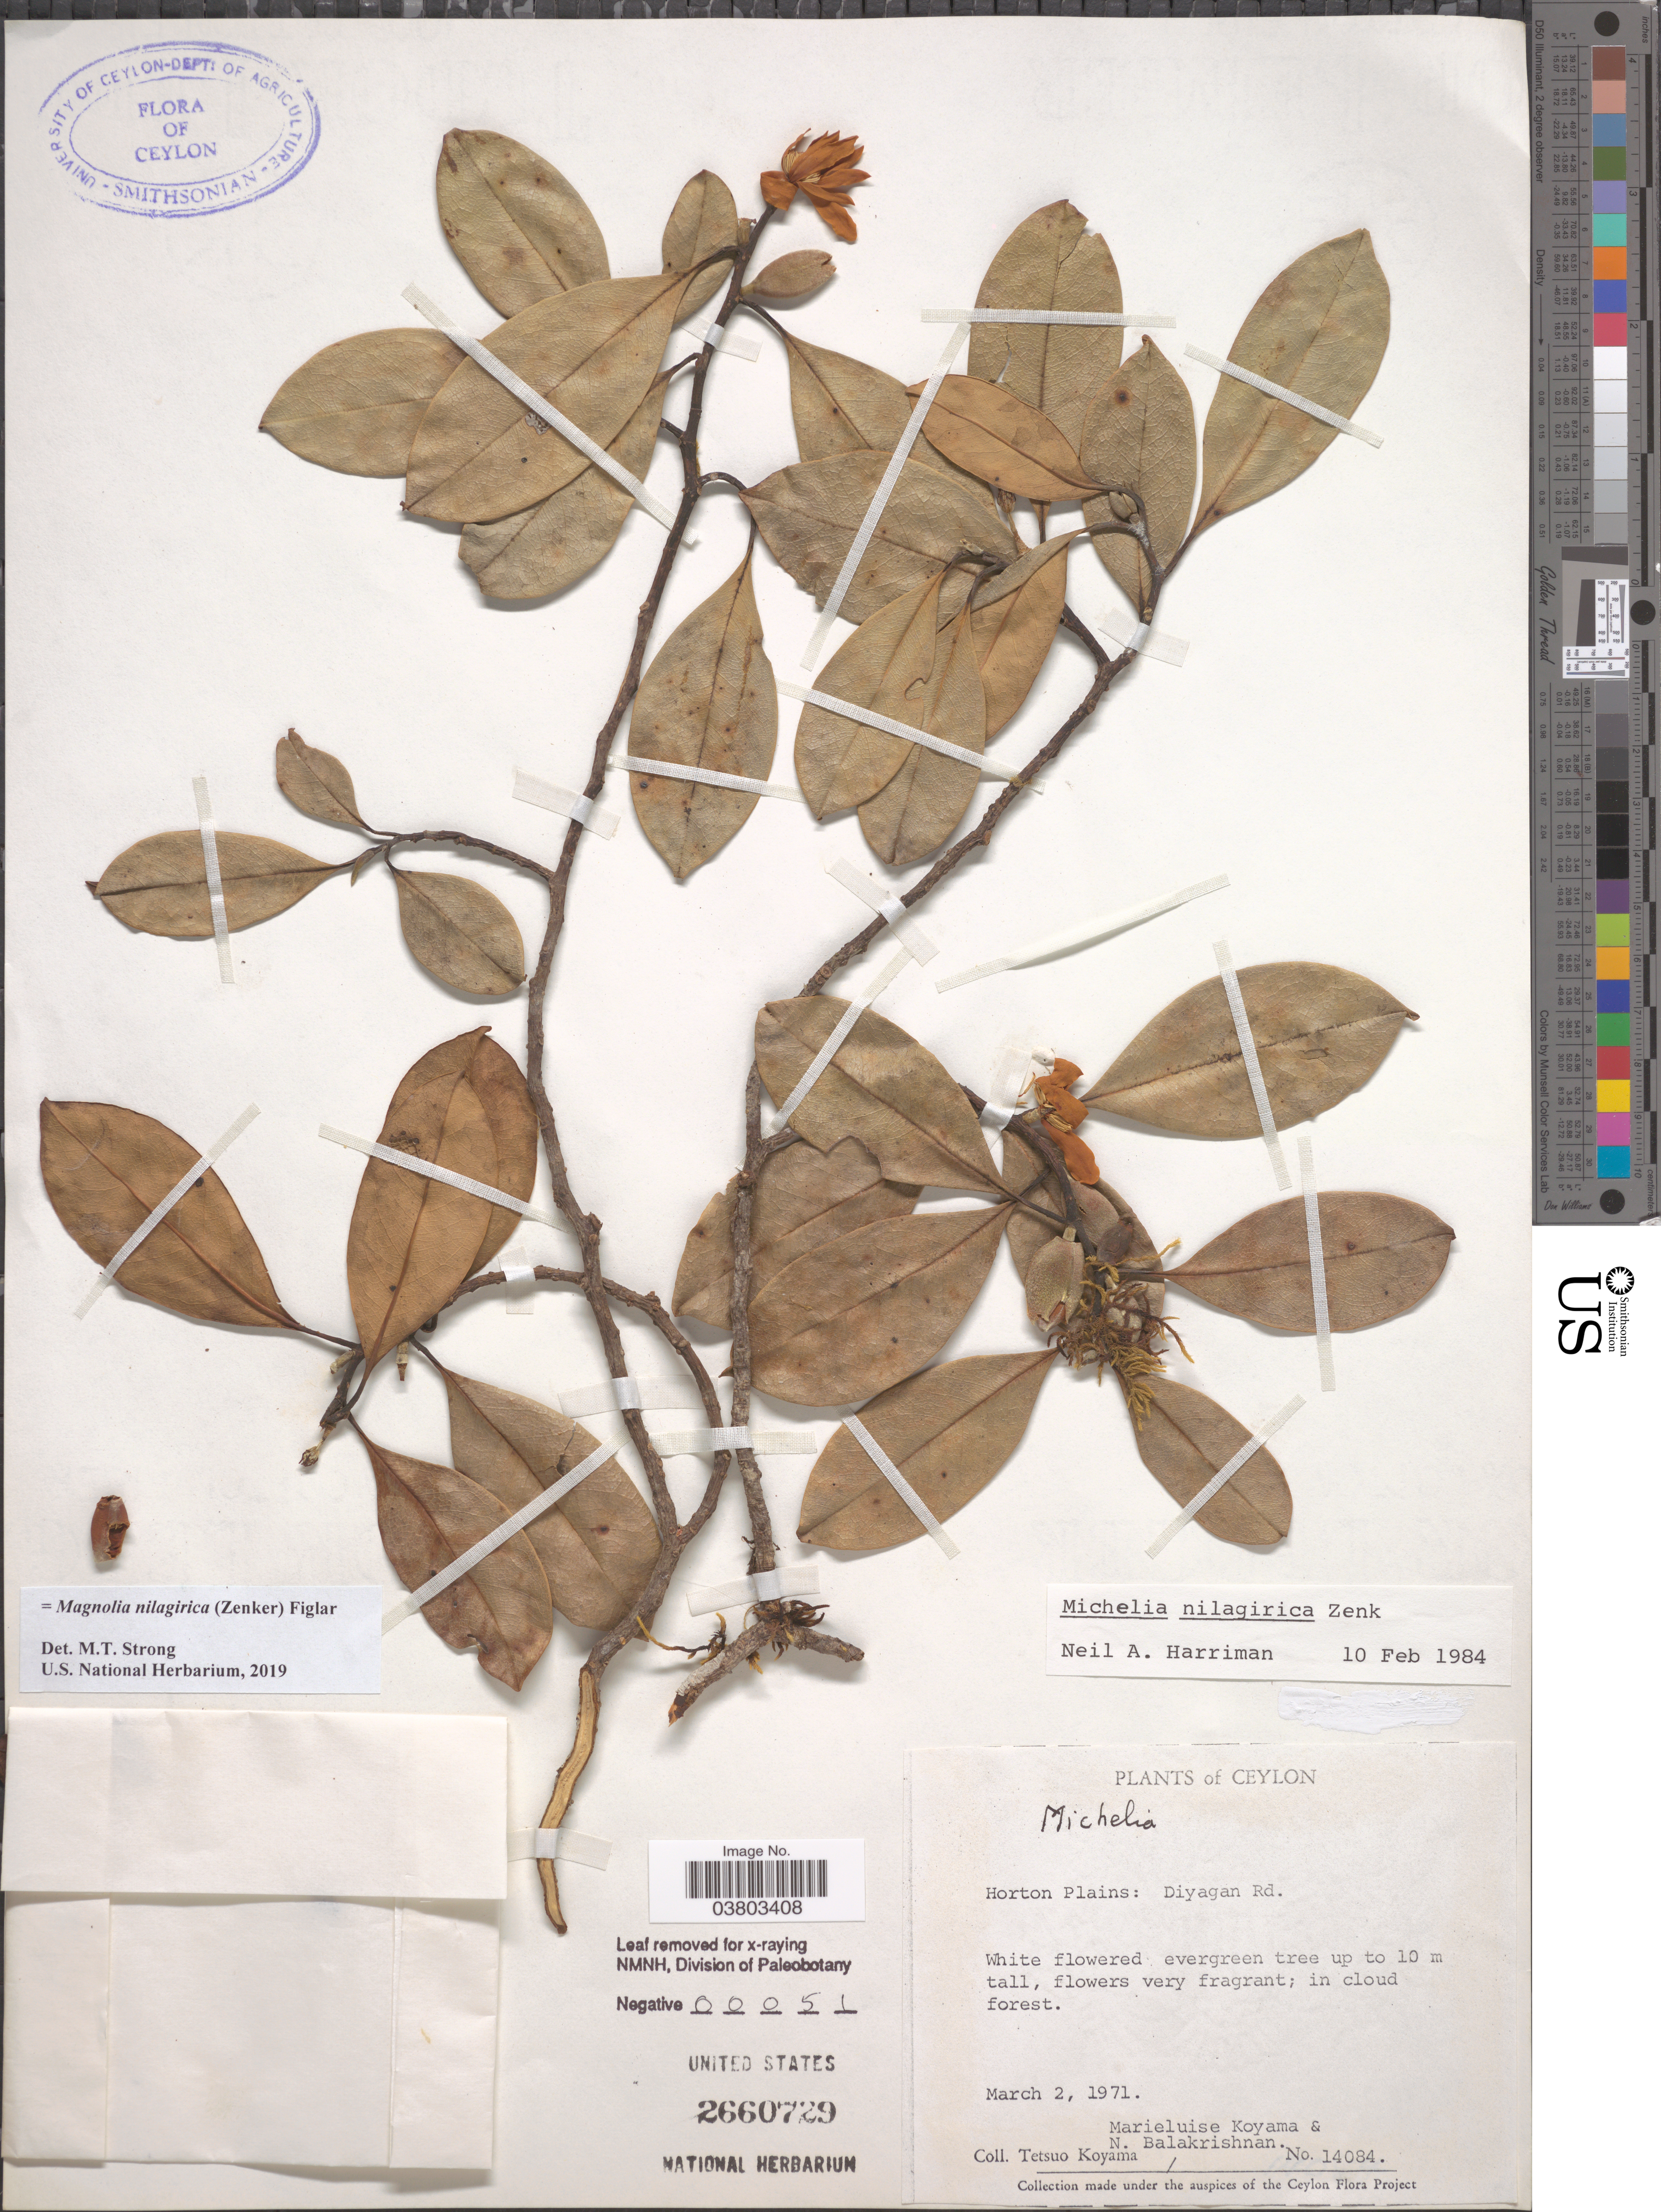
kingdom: Plantae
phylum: Tracheophyta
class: Magnoliopsida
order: Magnoliales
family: Magnoliaceae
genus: Magnolia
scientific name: Magnolia nilagirica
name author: (Zenker) Figlar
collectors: T. Koyama, N. Balakrishnan & M. Koyama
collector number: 14084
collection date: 1971-03-02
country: Sri Lanka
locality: Ceylon. Horton Plains: Diyagan Rd.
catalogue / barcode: US 2660729